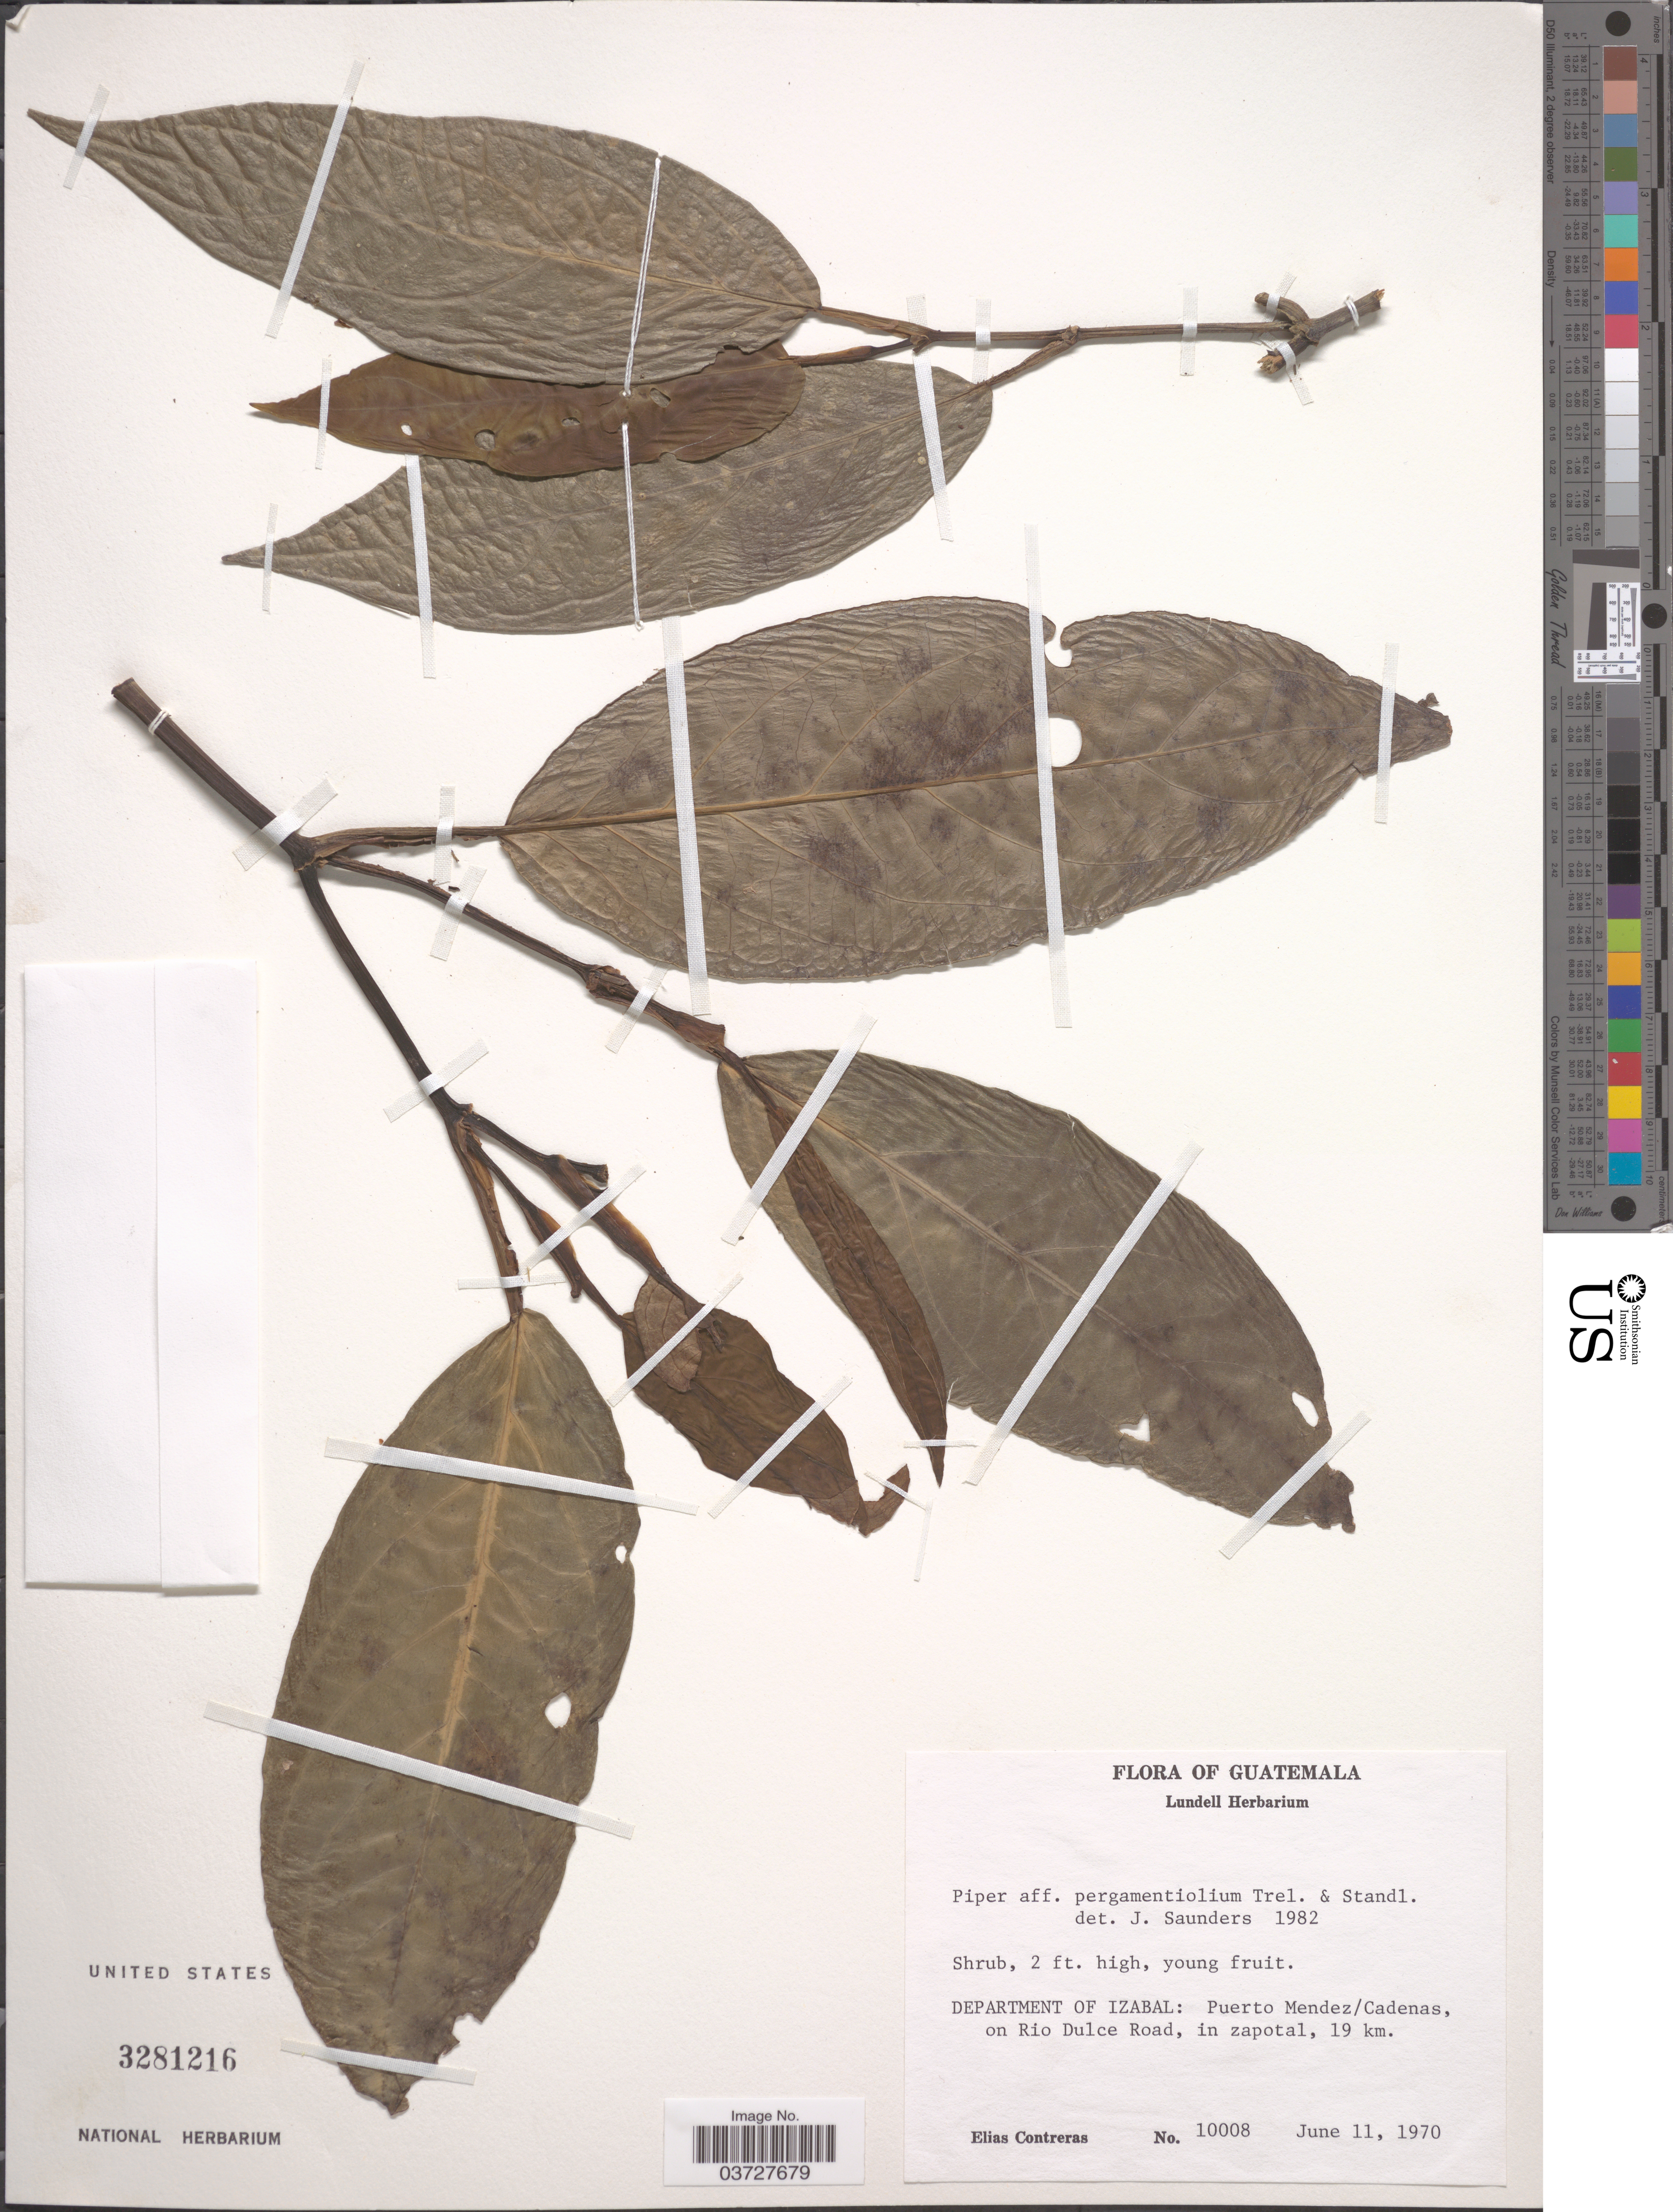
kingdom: Plantae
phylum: Tracheophyta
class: Magnoliopsida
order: Piperales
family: Piperaceae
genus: Piper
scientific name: Piper pergamentifolium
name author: Trel. & Standl.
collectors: E. Contreras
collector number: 10008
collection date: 1970-06-11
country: Guatemala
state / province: Izabal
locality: Department of Izabal: Puerto Mendez/Cadenas, on Rio Dulce Road, in zapotal, 19 km.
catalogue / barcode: US 3281216